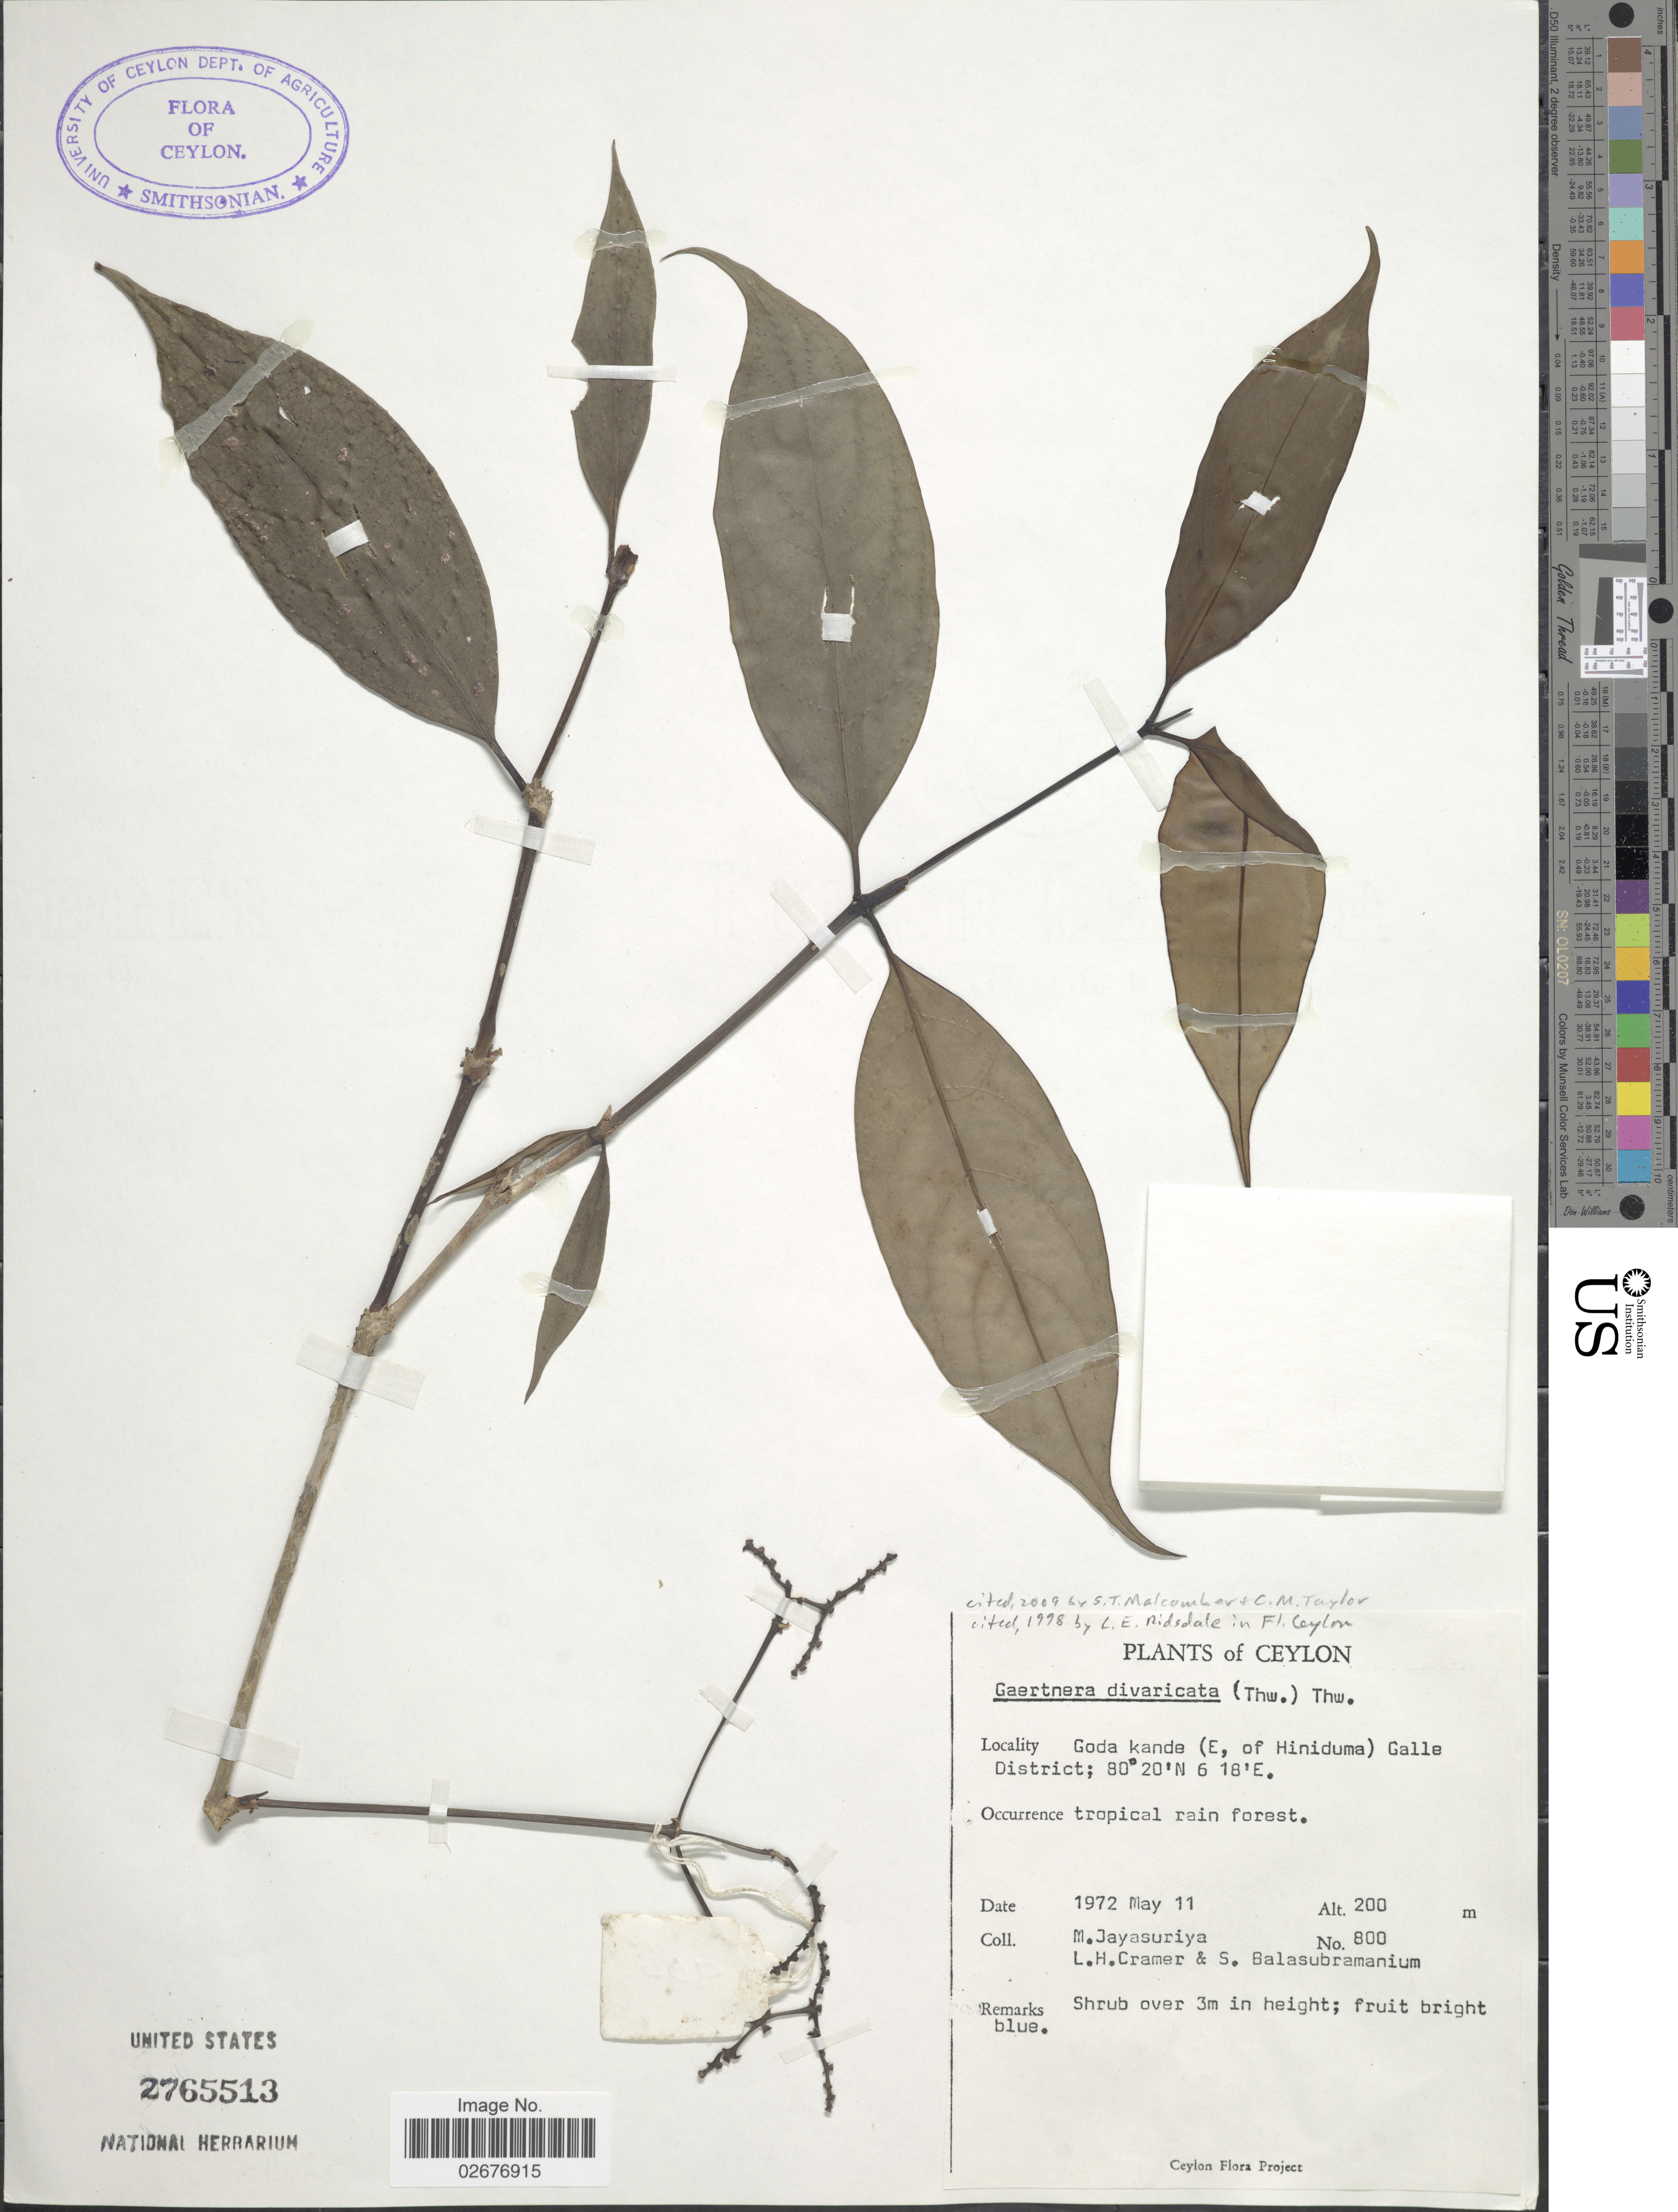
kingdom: Plantae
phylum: Tracheophyta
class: Magnoliopsida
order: Gentianales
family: Rubiaceae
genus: Gaertnera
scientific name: Gaertnera divaricata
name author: Alston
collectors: M. Jayasuriya, L. H. Cramer & S. Balasubramanium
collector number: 800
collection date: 1972-05-11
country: Sri Lanka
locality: Ceylon, Goda kande (E, of Hiniduma) Galle District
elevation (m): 200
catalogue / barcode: US 2765513